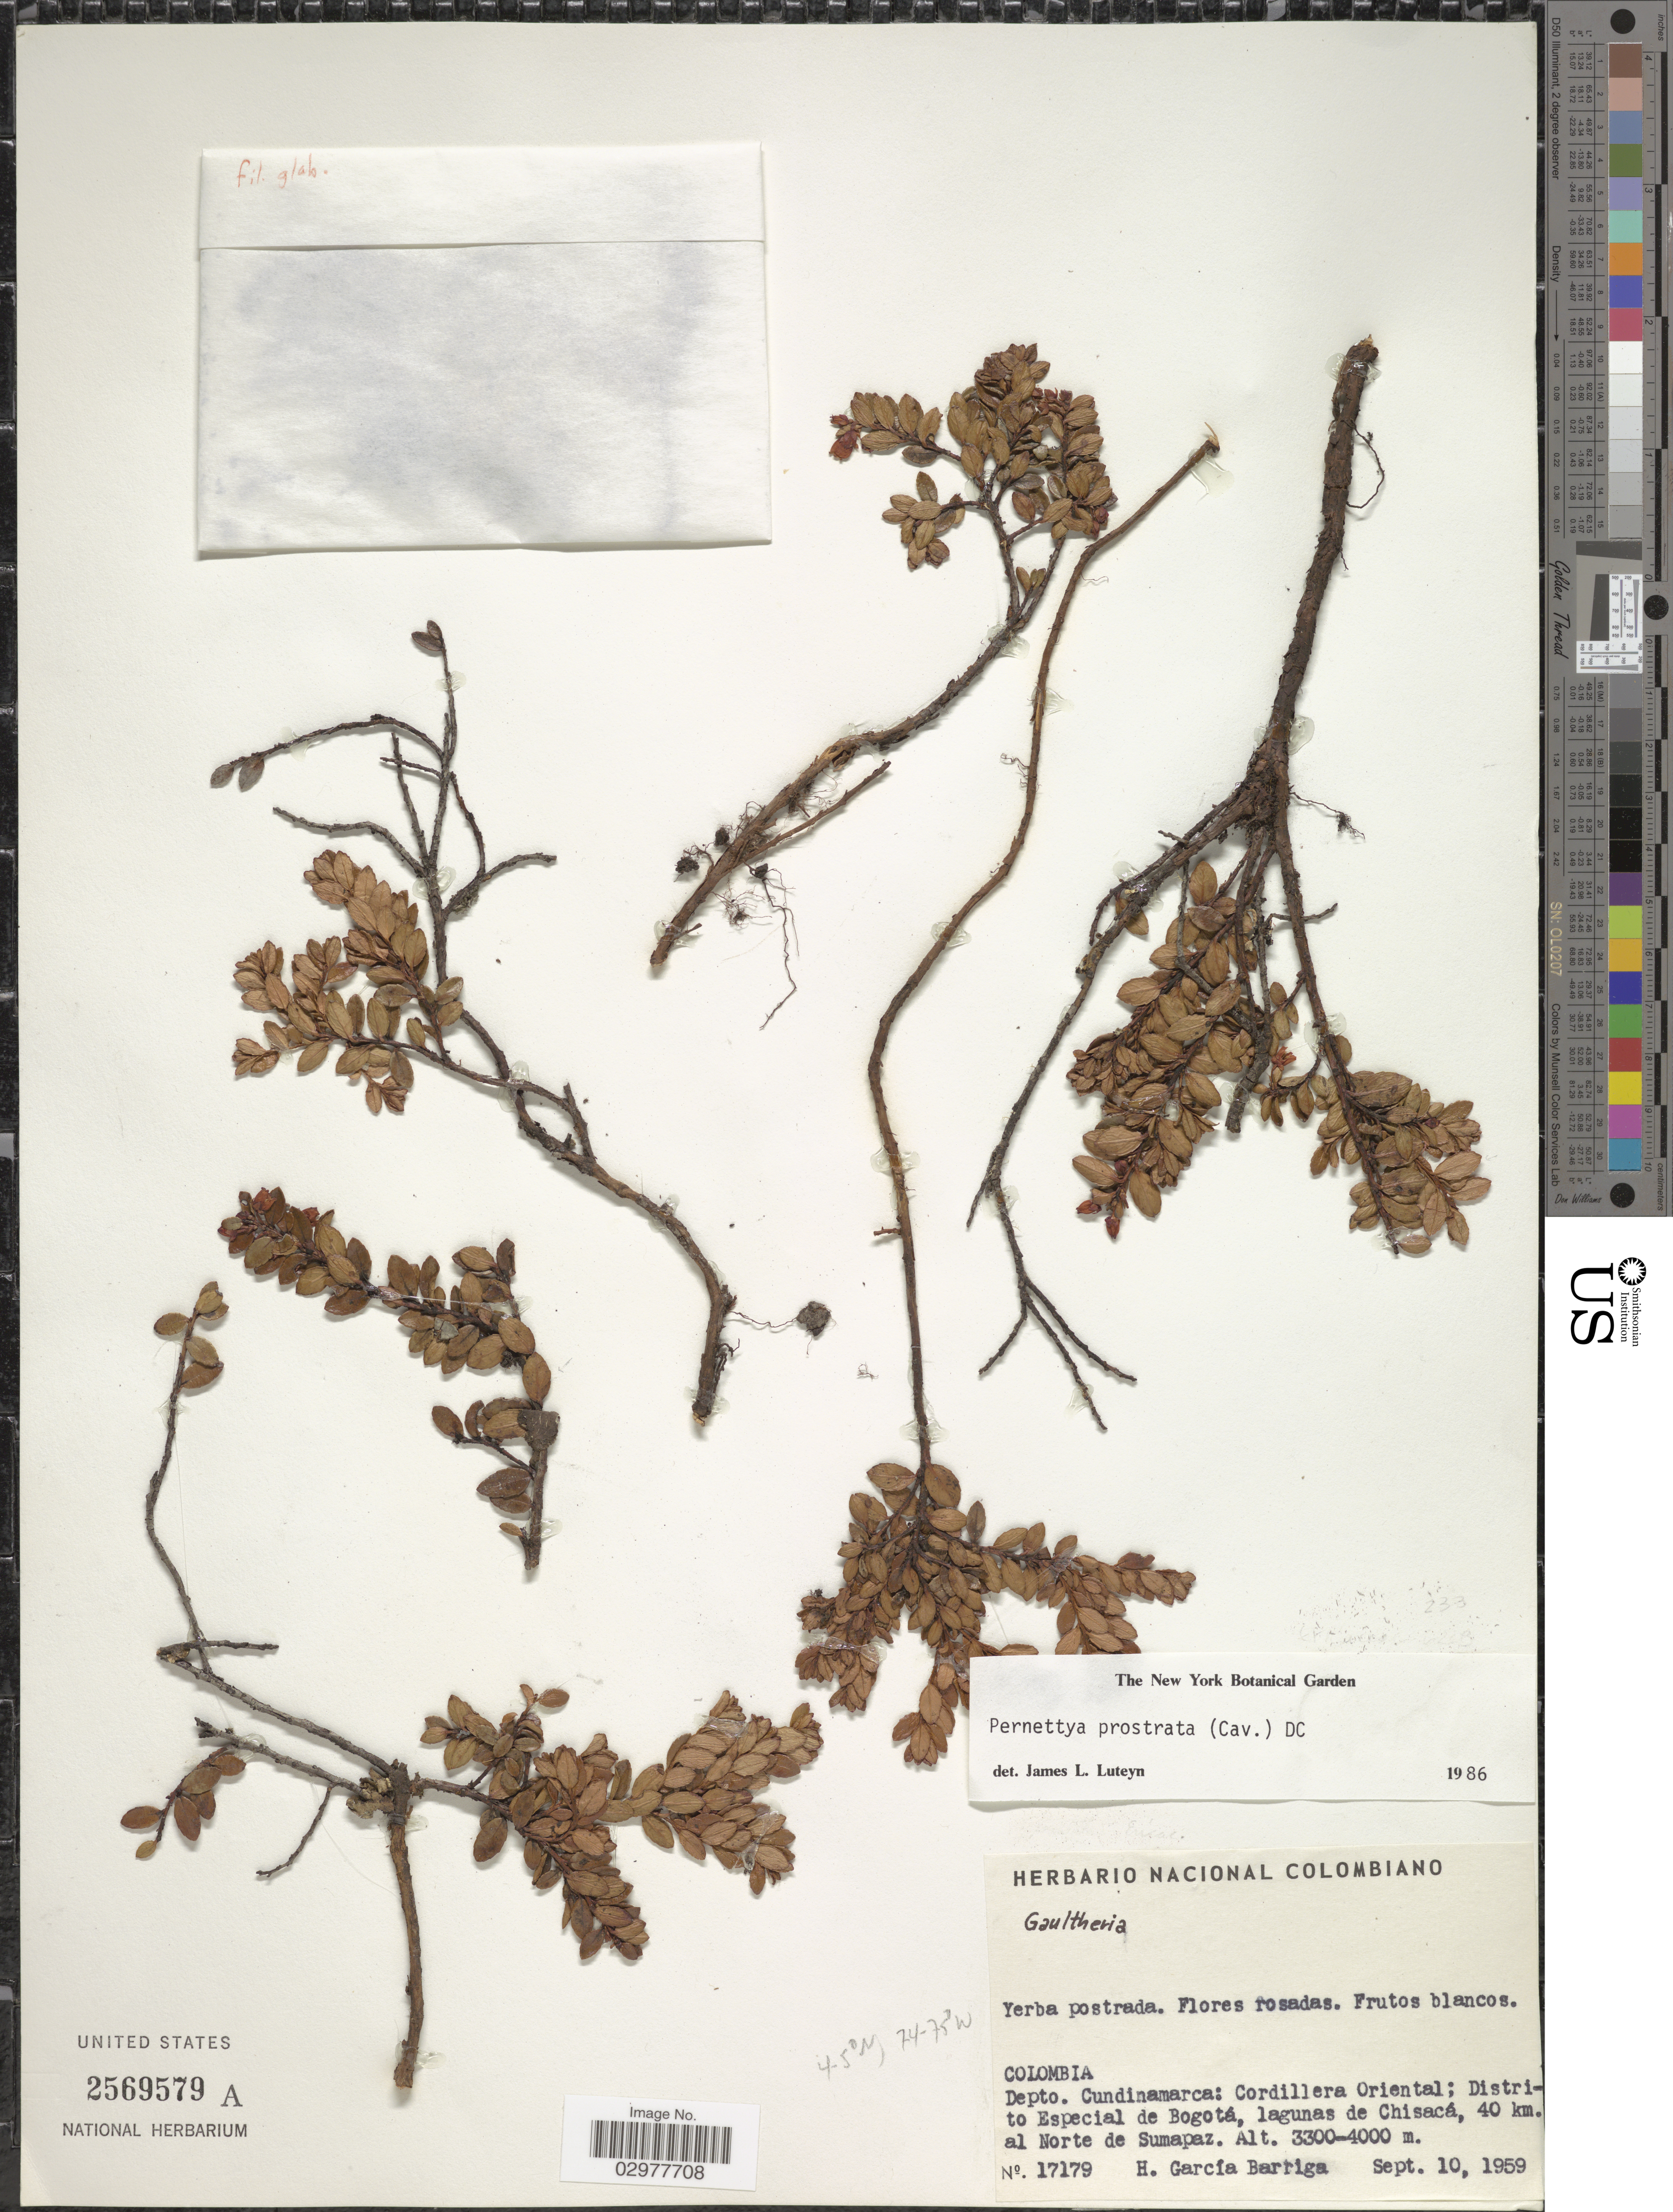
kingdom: Plantae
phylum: Tracheophyta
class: Magnoliopsida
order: Ericales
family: Ericaceae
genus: Pernettya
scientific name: Pernettya prostrata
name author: (Cav.) DC.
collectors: H. García Barriga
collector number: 17179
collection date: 1959-09-10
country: Colombia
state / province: Cundinamarca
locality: Depto. Cundinamarca: Cordillera Oriental; Distrito Especial de Bogotá, lagunas de Chisacá, 40 km. al Norte de Sumapaz.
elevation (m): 3300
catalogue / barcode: US 2569579A